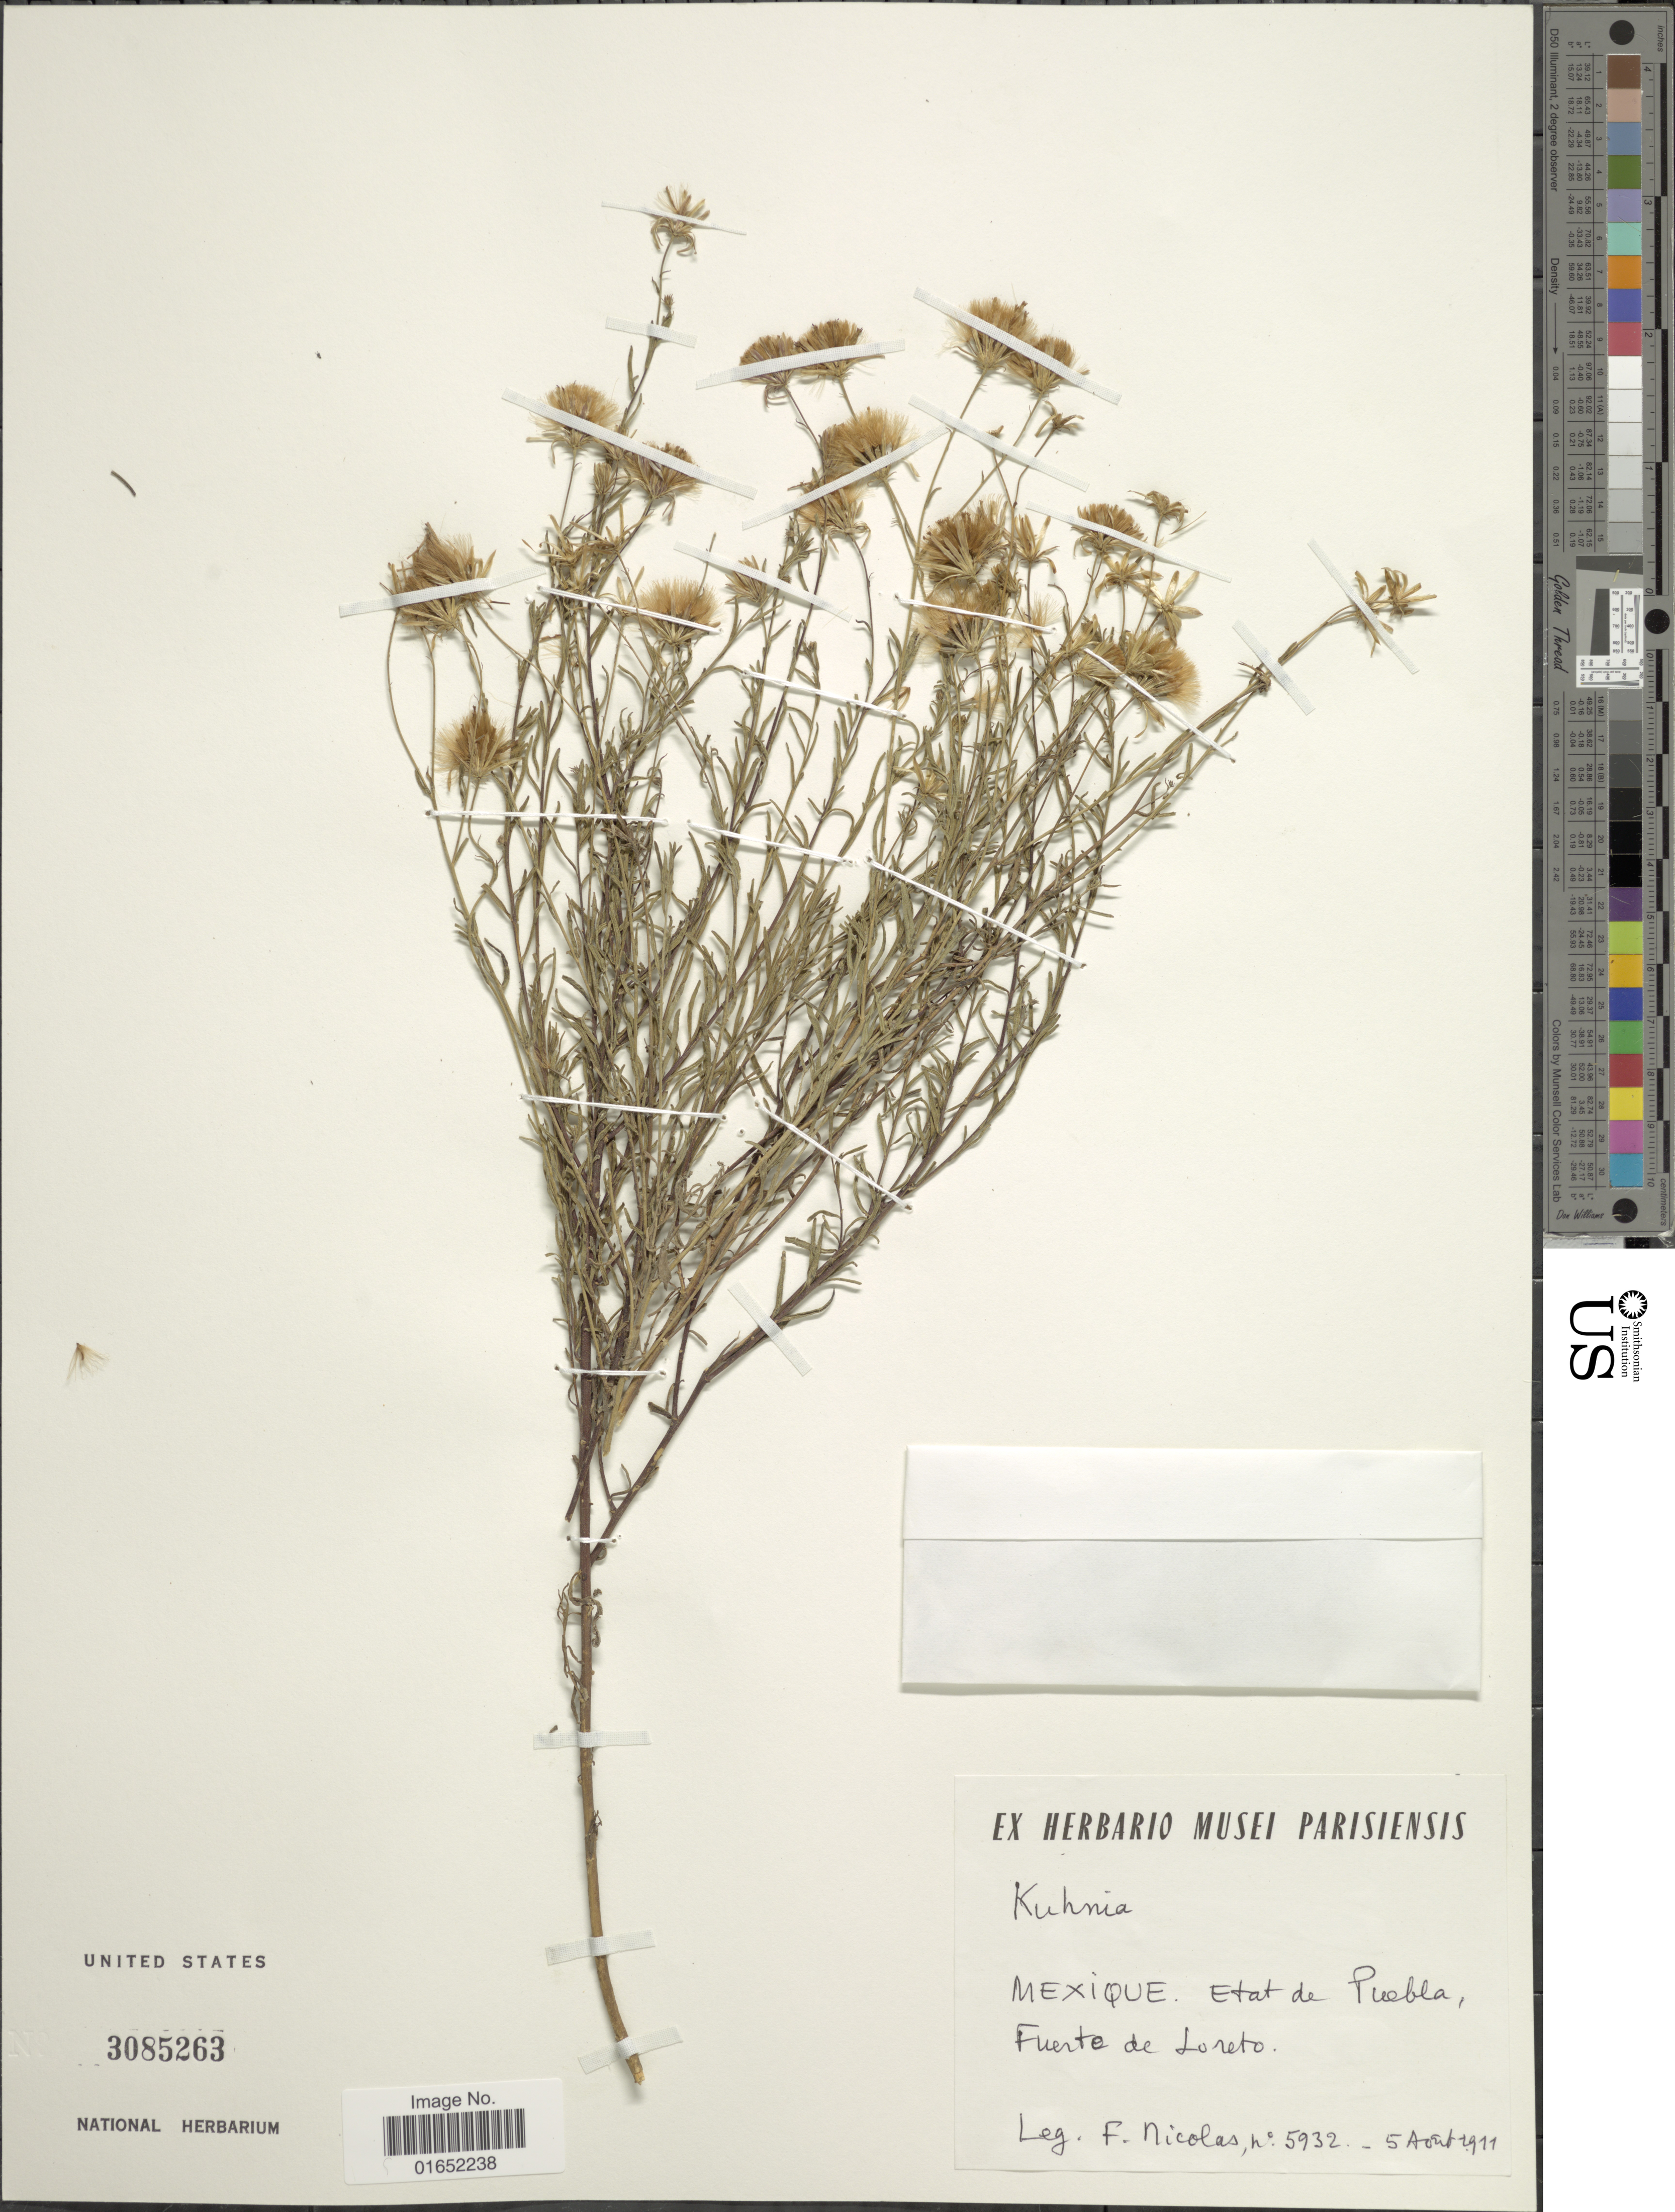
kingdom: Plantae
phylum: Tracheophyta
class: Magnoliopsida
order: Asterales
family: Asteraceae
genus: Brickellia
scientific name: Brickellia rosmarinifolia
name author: (Vent.) W.A. Weber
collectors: F. Nicolas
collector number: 5932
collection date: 1911-08-05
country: Mexico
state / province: Puebla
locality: Etat de Puebla, Fuerte de Loreto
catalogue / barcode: US 3085263